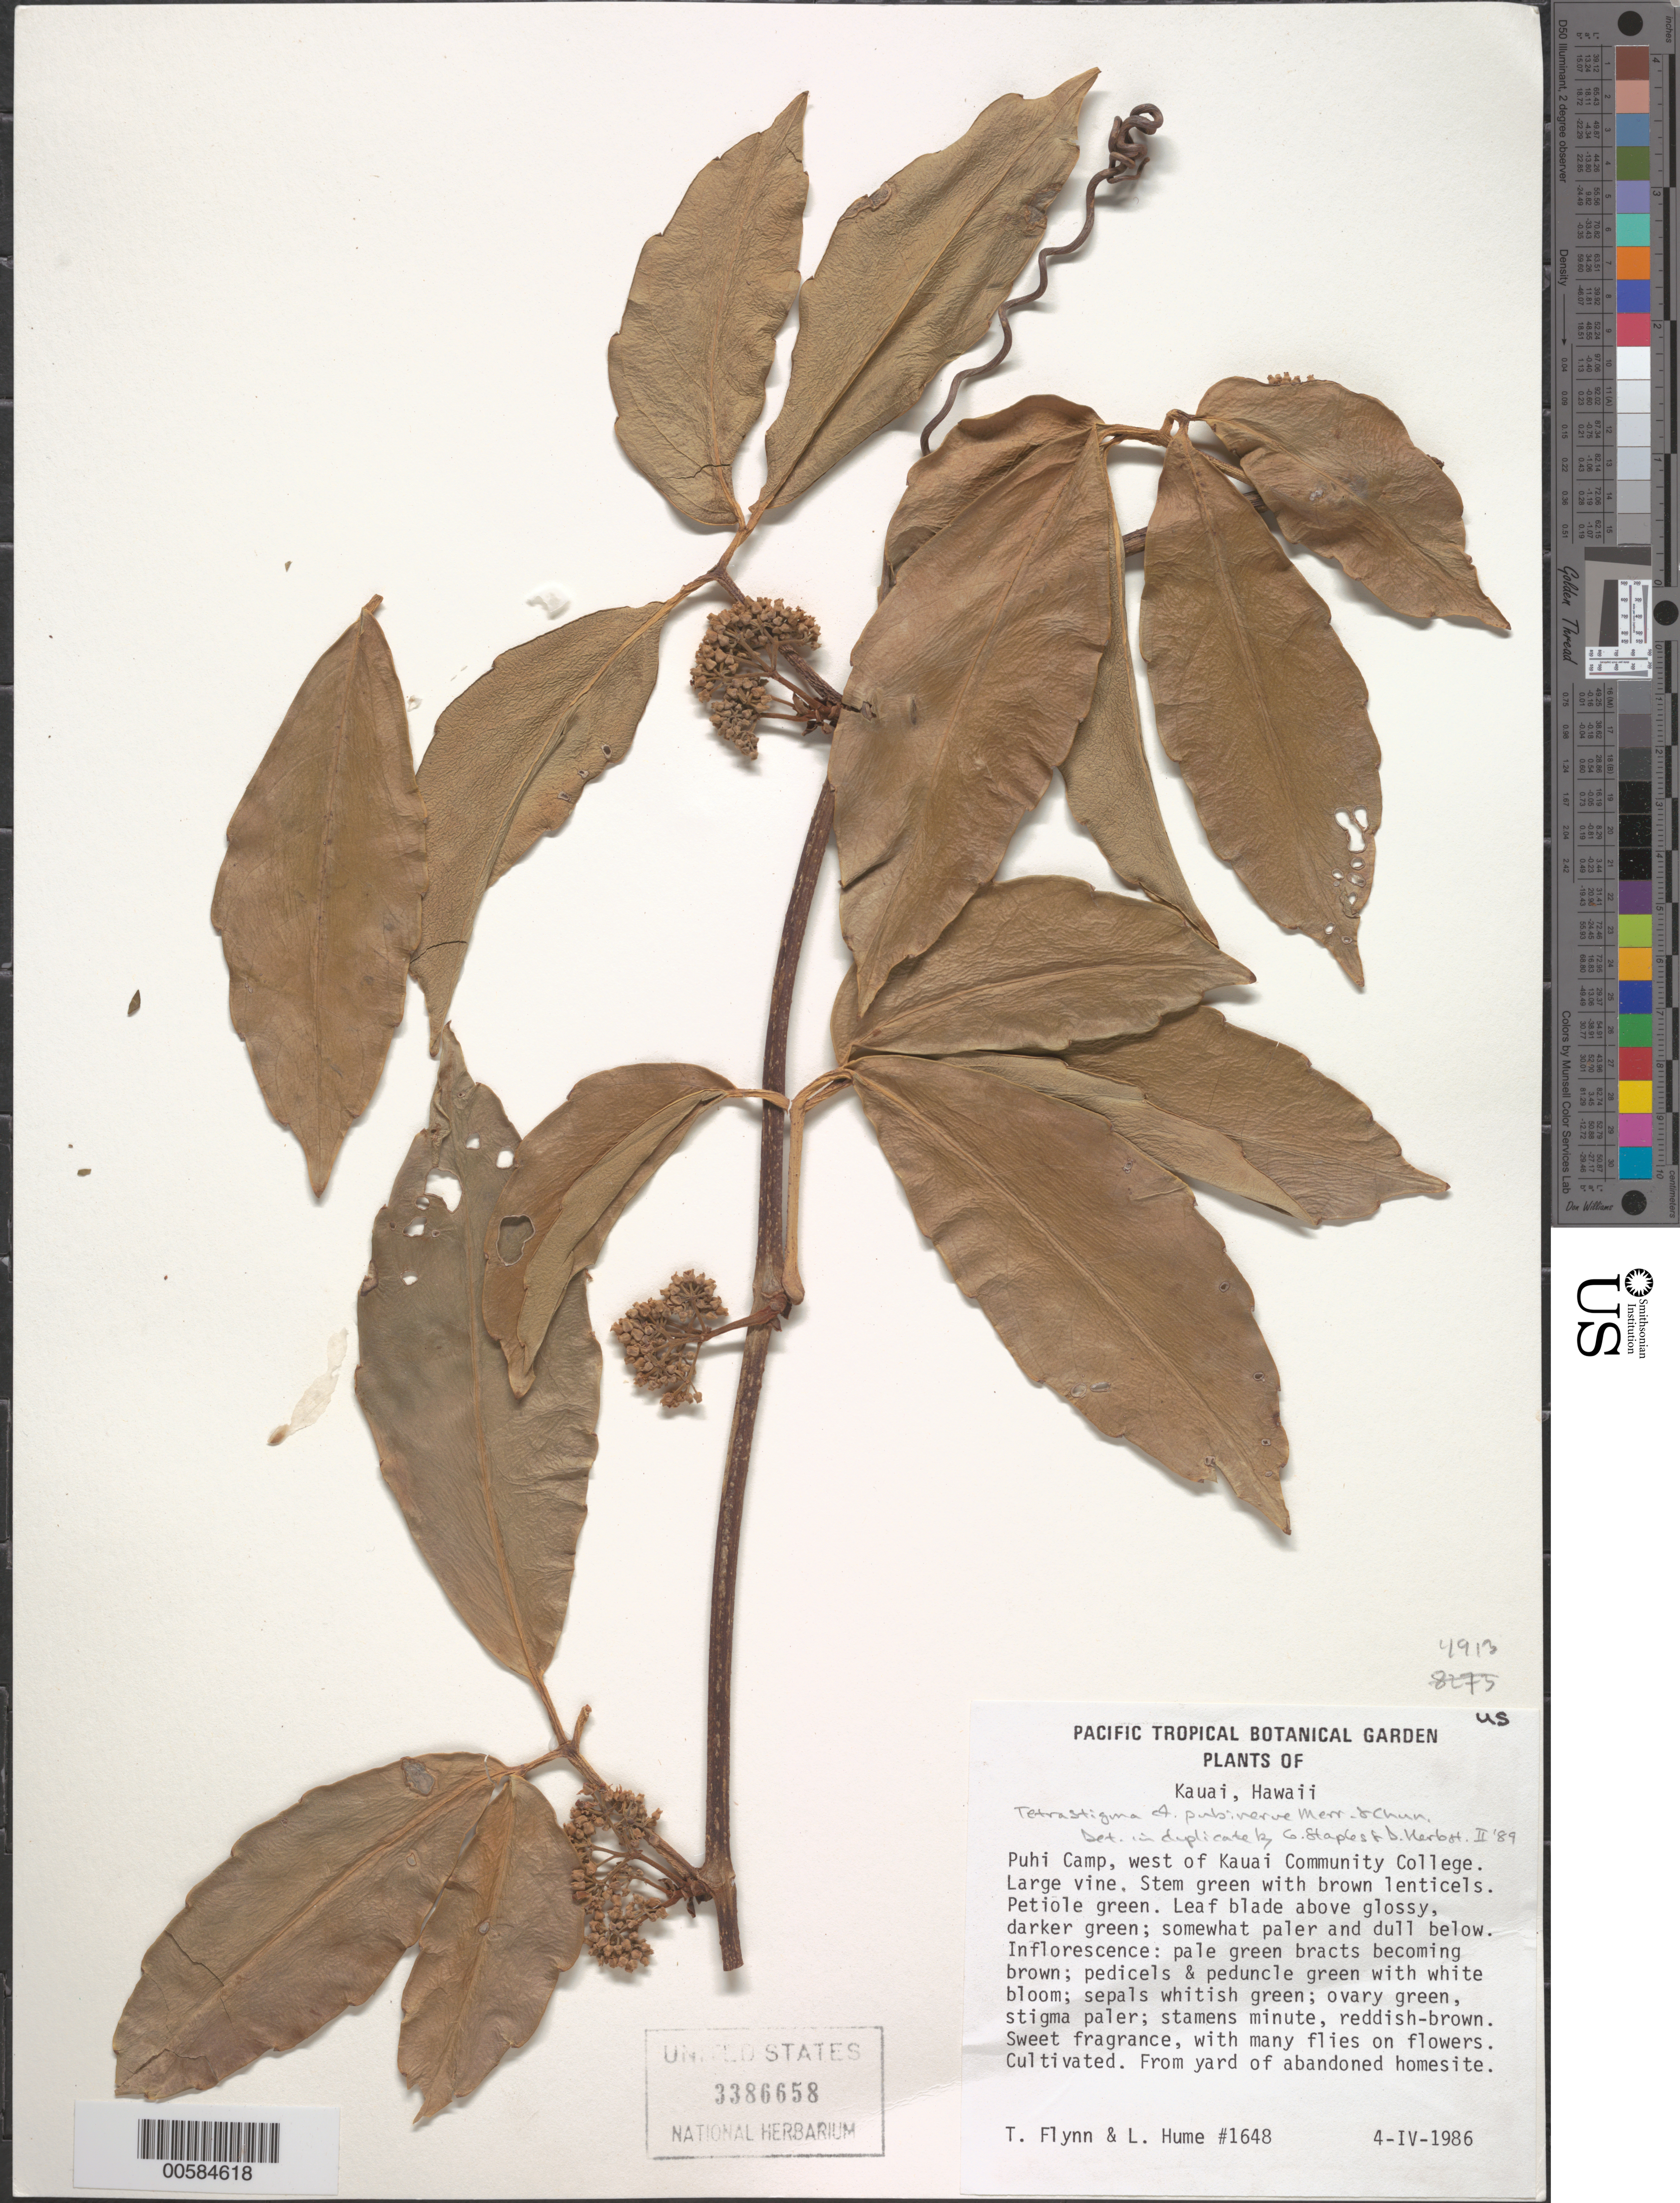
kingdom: Plantae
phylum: Tracheophyta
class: Magnoliopsida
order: Vitales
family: Vitaceae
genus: Tetrastigma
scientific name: Tetrastigma pubinerve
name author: Merr. & Chun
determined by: Staples, G. W.; Herbst, D. R.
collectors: T. W. Flynn & L. Hume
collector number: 1648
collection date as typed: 4 Apr 1986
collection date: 1986-04-04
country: United States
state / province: Hawaii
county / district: Kauai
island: Kaua'i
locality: Puhi Camp, W of Kauai Community College.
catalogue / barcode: US 3386658